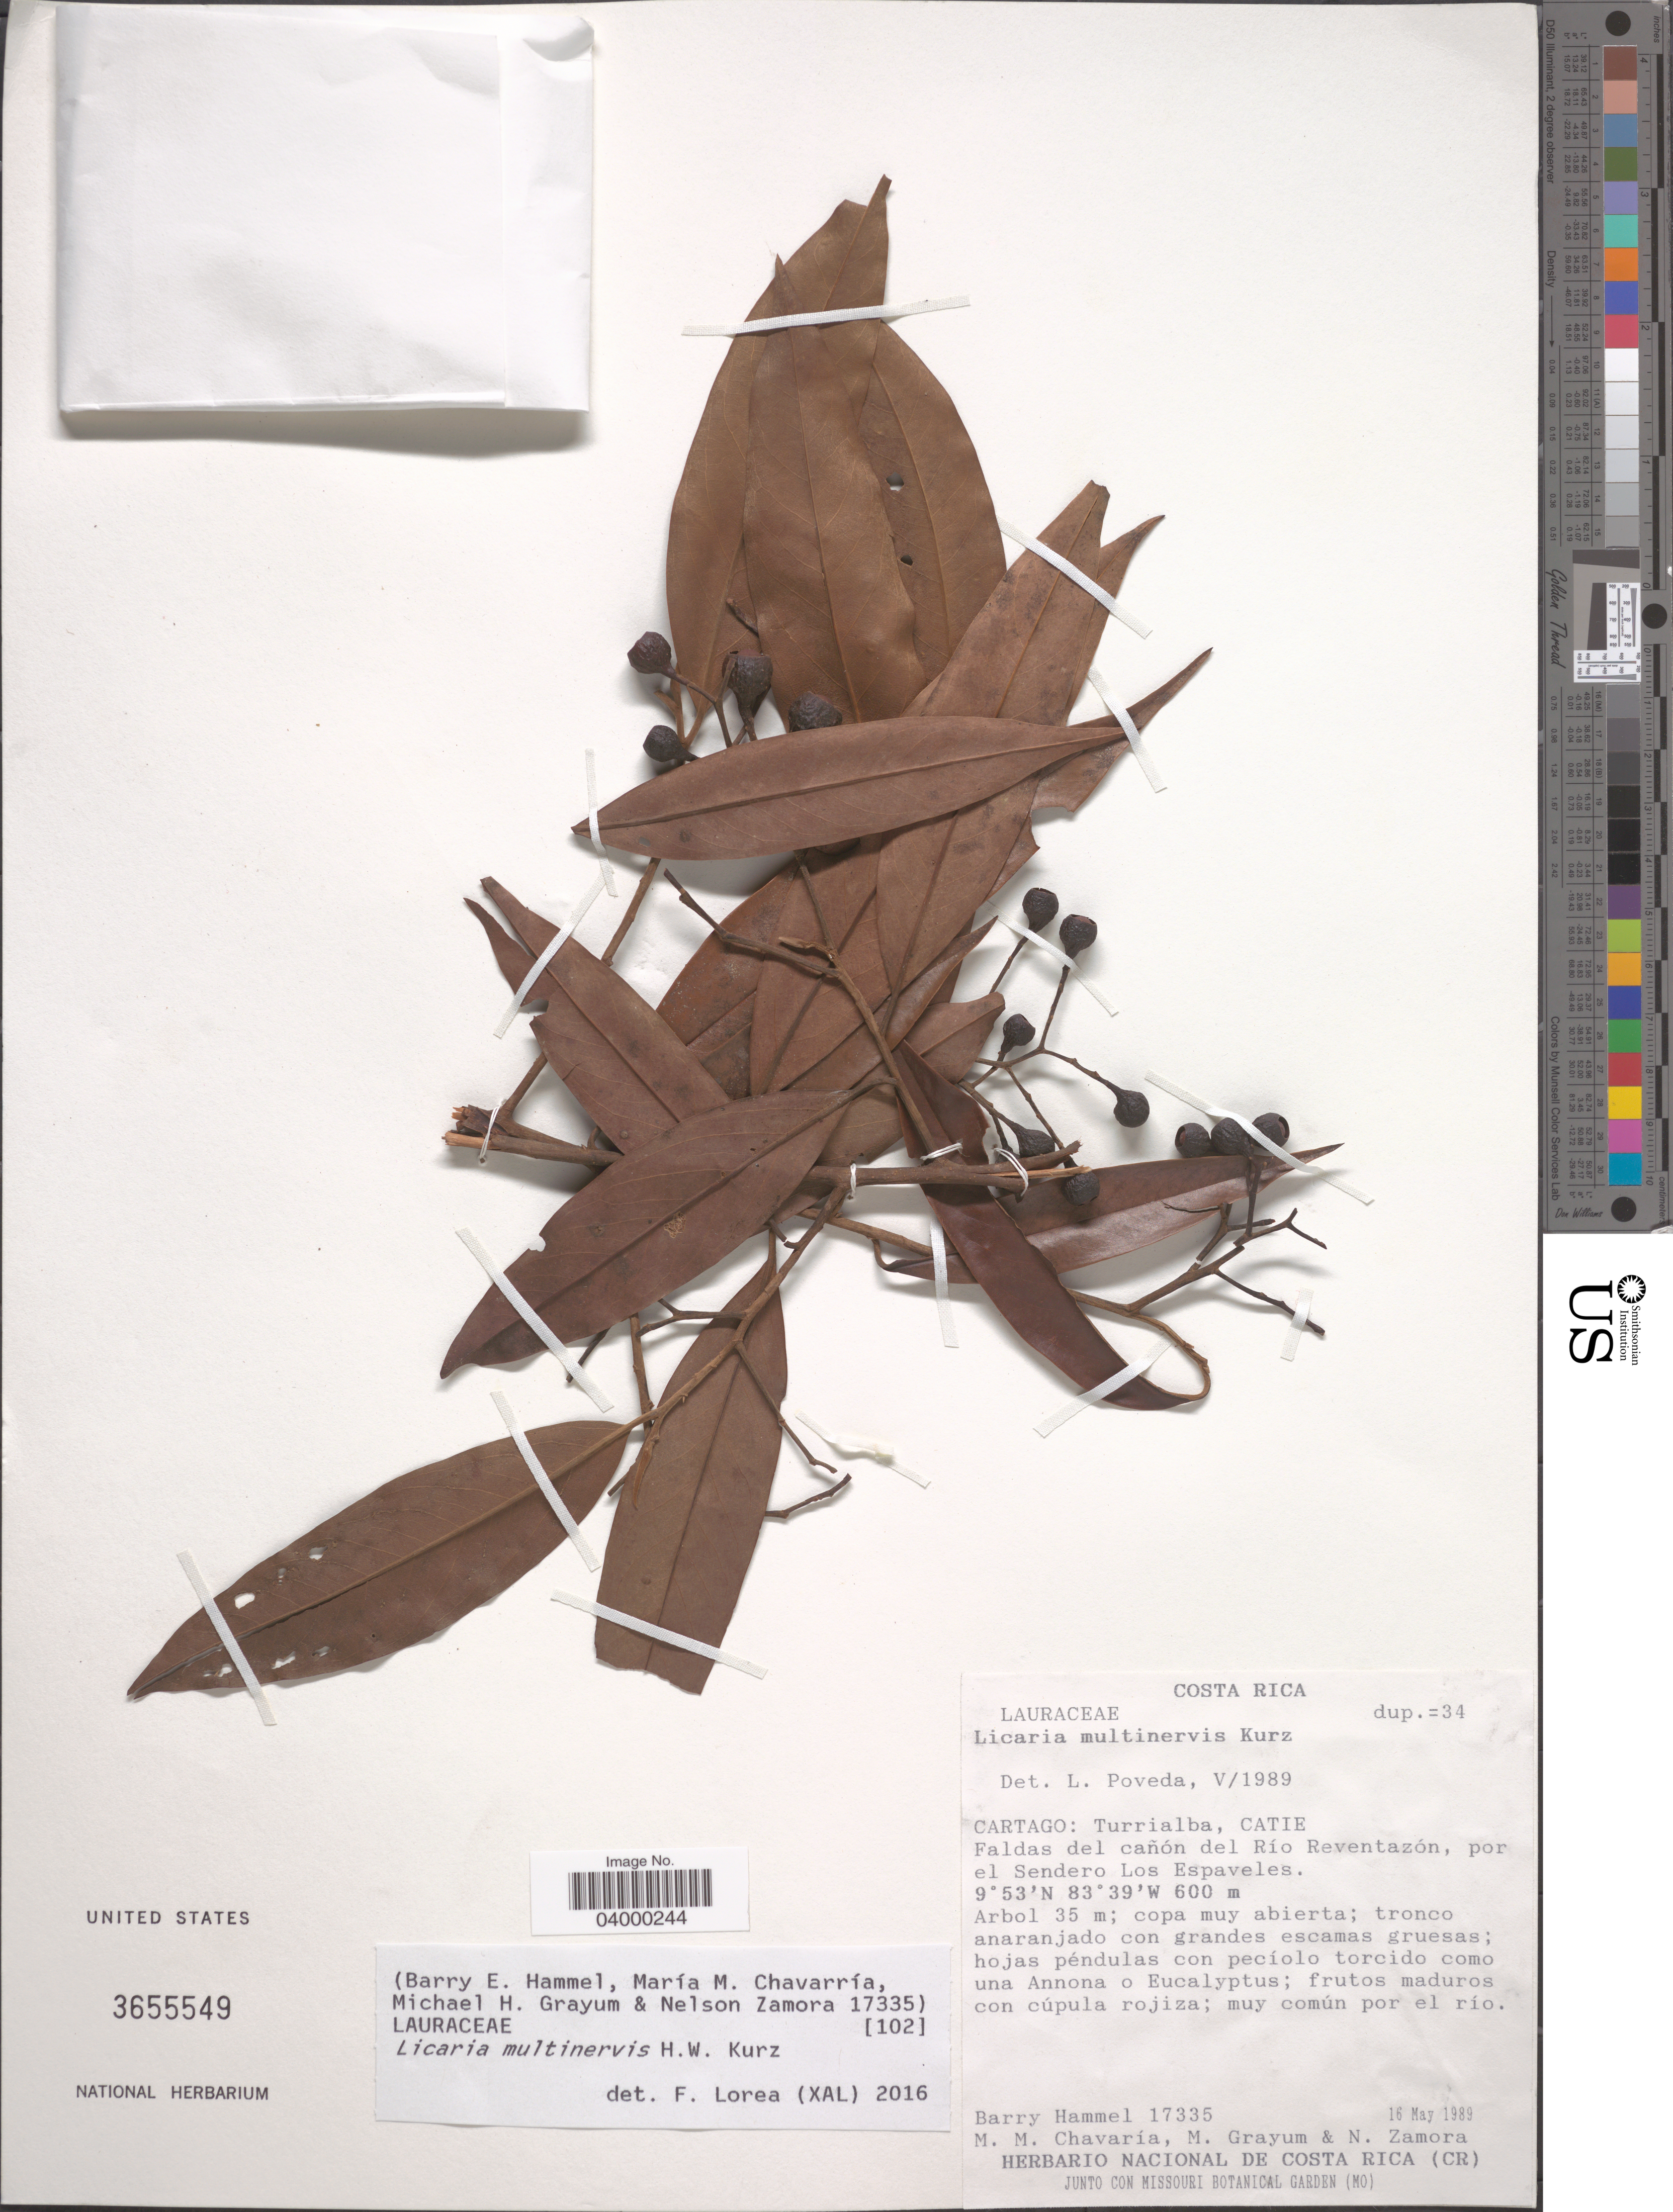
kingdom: Plantae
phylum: Tracheophyta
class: Magnoliopsida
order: Laurales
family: Lauraceae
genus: Licaria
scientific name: Licaria multinervis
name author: H.W. Kurz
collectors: B. Hammel, M. Chavaría, M. H. Grayum & N. Zamora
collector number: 17335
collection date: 1989-05-16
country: Costa Rica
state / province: Cartago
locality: Turrialba, Catie. Faldas del cañon del Río Reventazón, por el Sendero Los Espaveles.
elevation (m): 600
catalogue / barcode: US 3655549